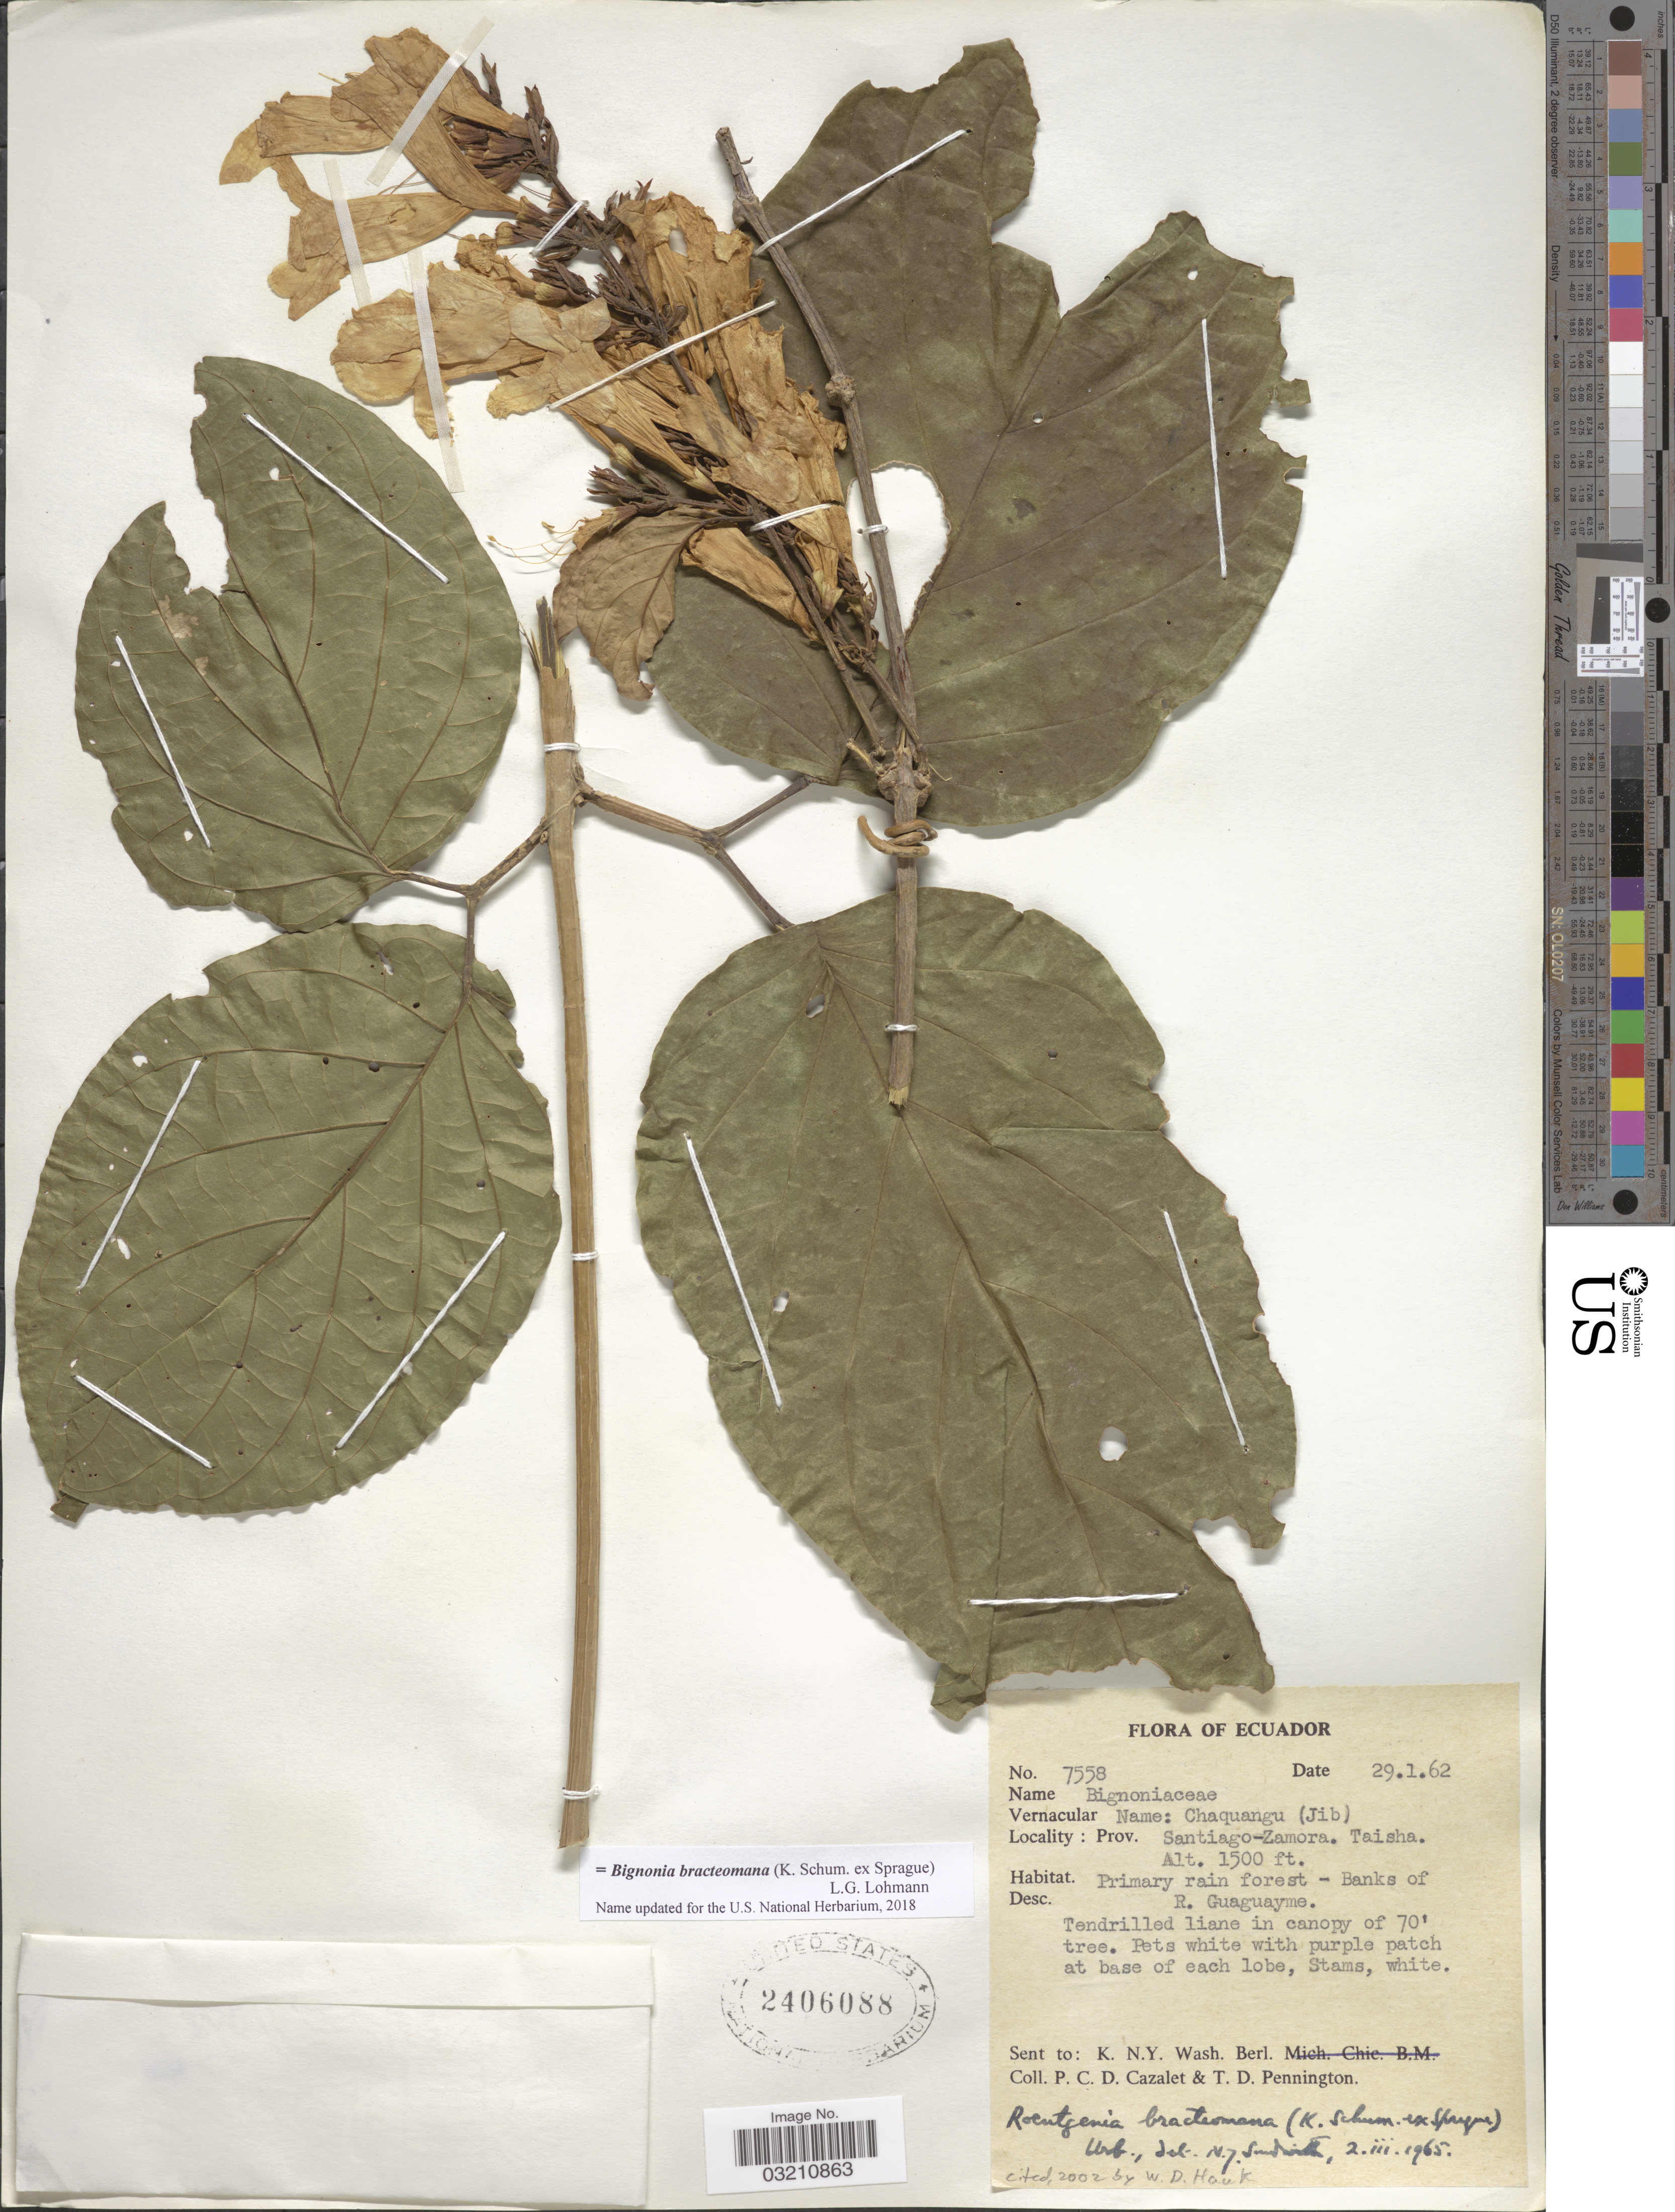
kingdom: Plantae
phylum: Tracheophyta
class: Magnoliopsida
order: Lamiales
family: Bignoniaceae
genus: Bignonia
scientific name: Bignonia bracteomana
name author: L.G. Lohmann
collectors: P. C. D. Cazalet & T. D. Pennington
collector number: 7558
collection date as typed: Transcribed d/m/y: 29/1/62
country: Ecuador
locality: Prov. Santiago-Zamora. Taisha. Banks of R. Guaguayme.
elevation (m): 457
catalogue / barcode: US 2406088